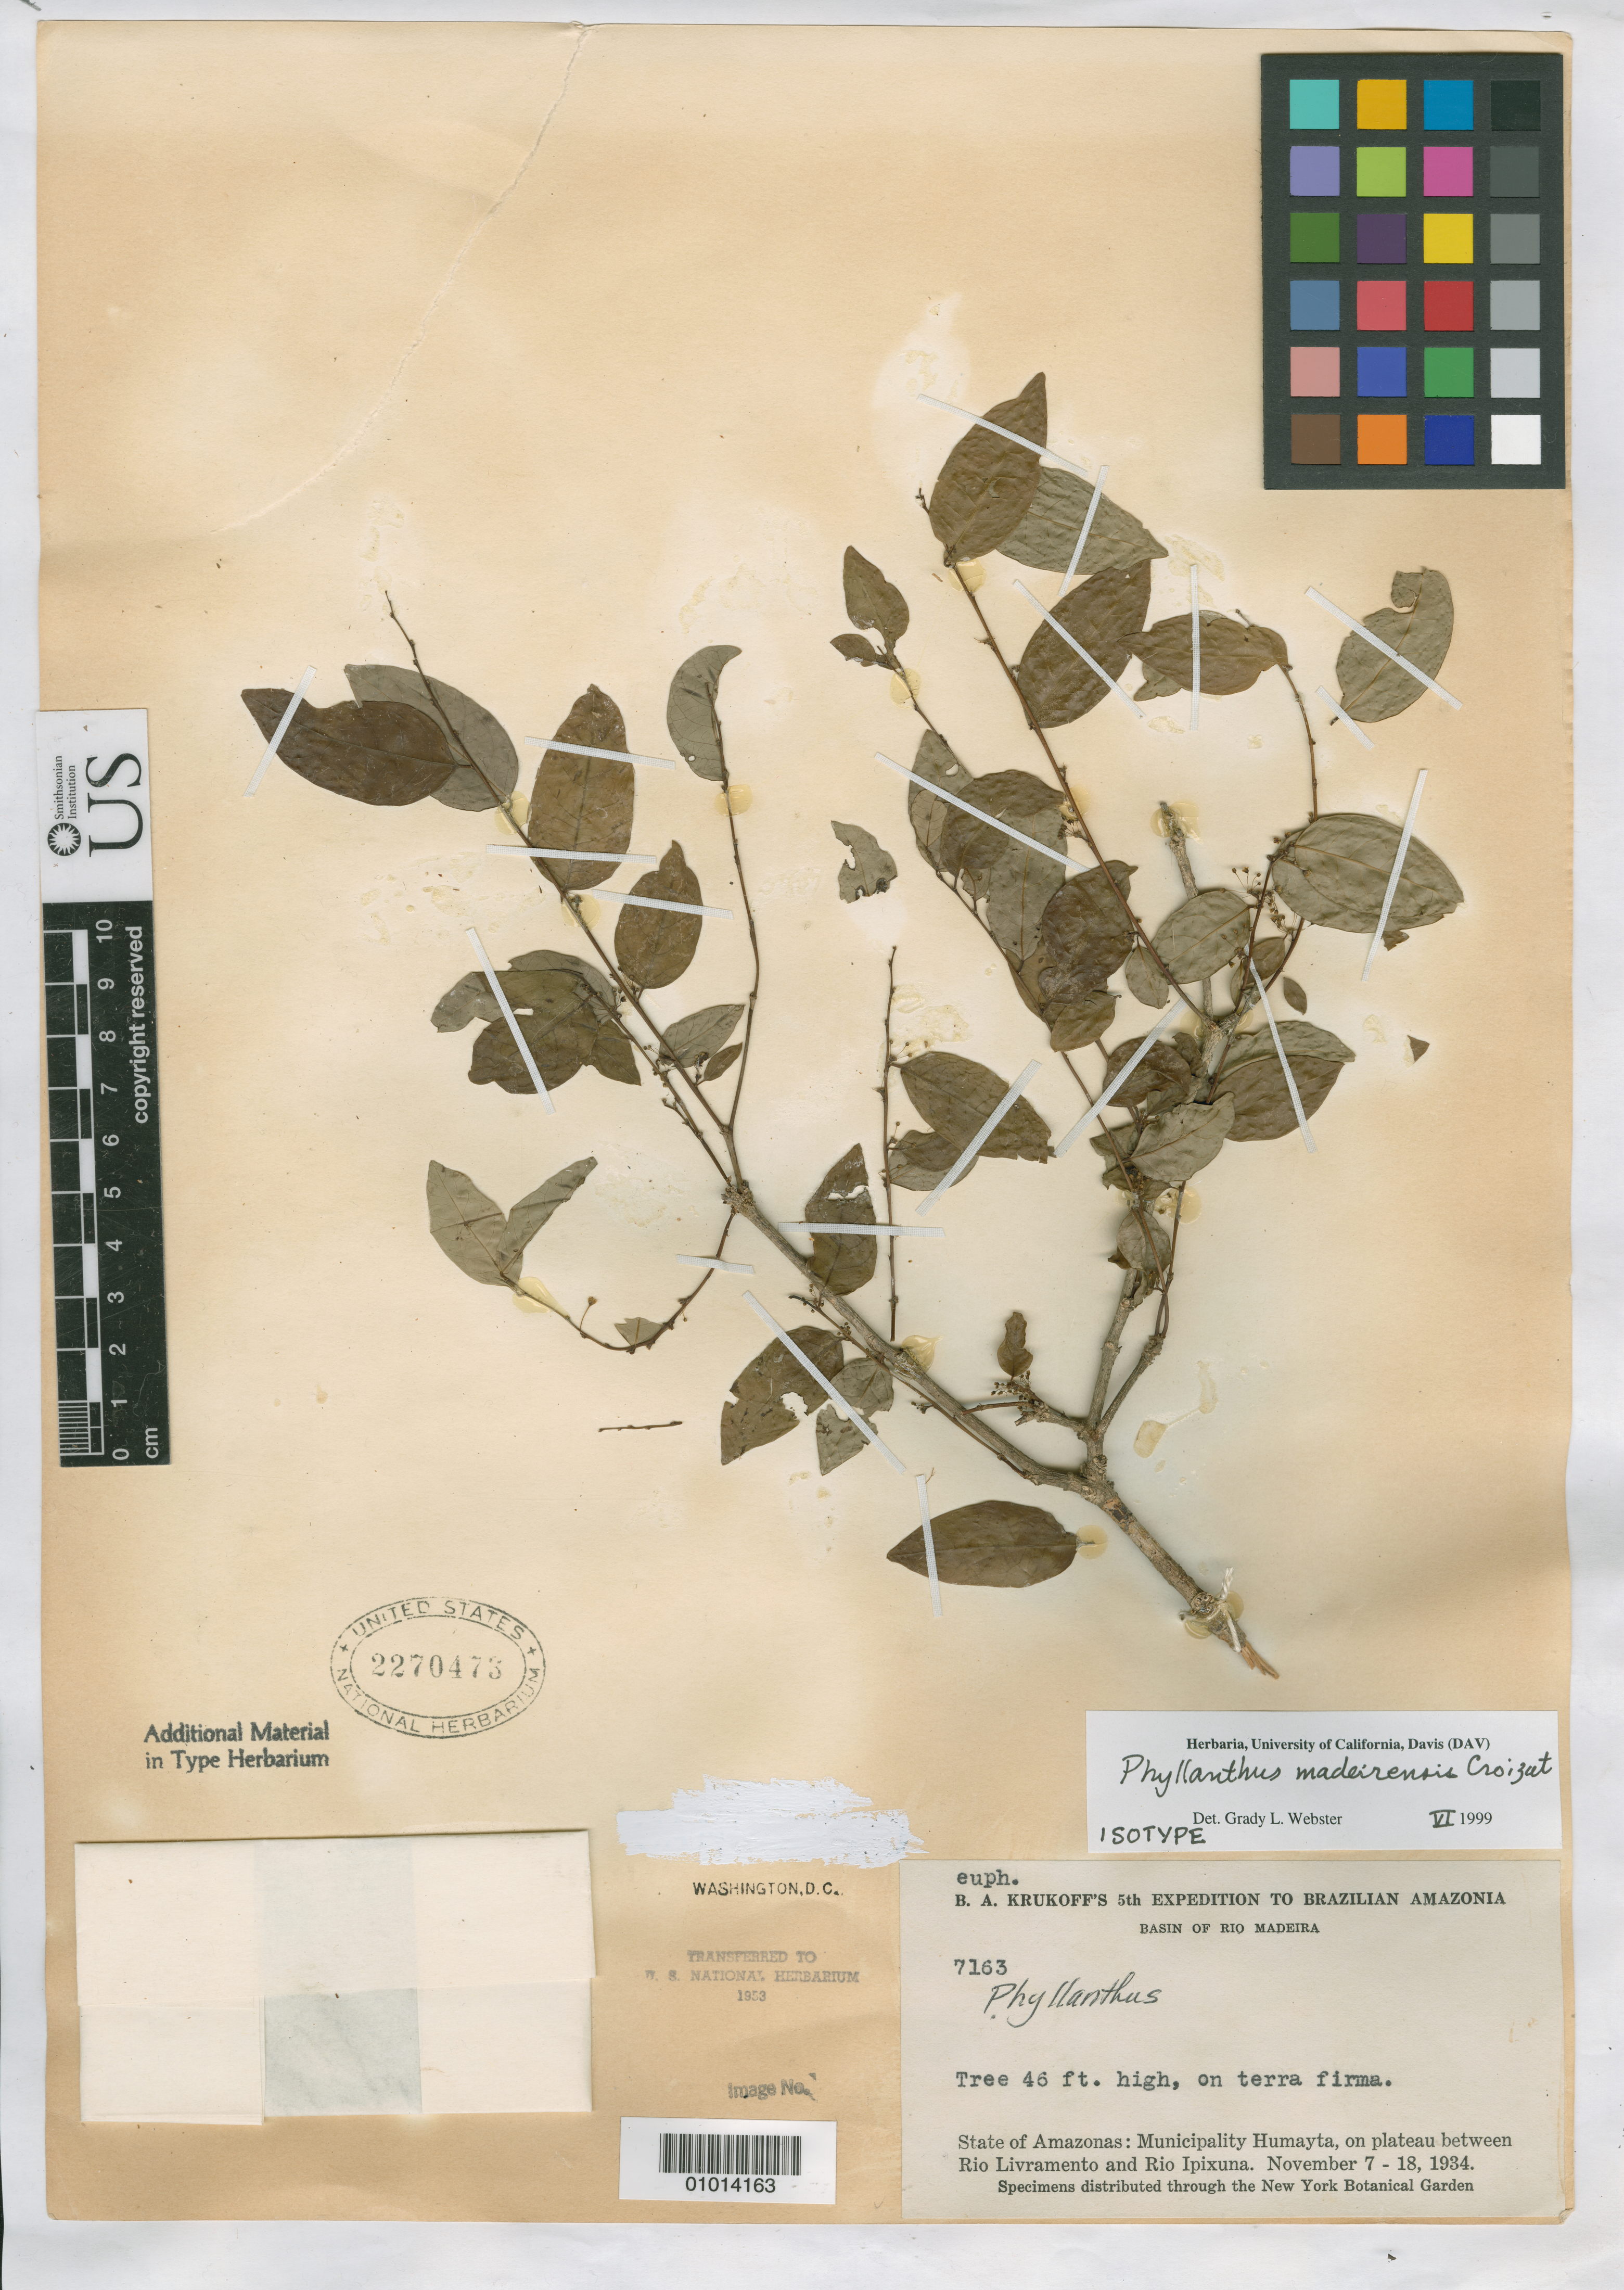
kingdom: Plantae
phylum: Tracheophyta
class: Magnoliopsida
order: Malpighiales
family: Phyllanthaceae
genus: Phyllanthus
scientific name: Phyllanthus madeirensis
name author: Croizat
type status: Isotype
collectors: B. A. Krukoff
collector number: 7163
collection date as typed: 07 Nov 1934 to 18 Nov 1934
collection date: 1934-11-07/1934-11-18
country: Brazil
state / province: Amazonas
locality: Municipality Humayta, on plateau between Rio Livramento and Rio Ipixuna.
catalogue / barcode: US 2270473